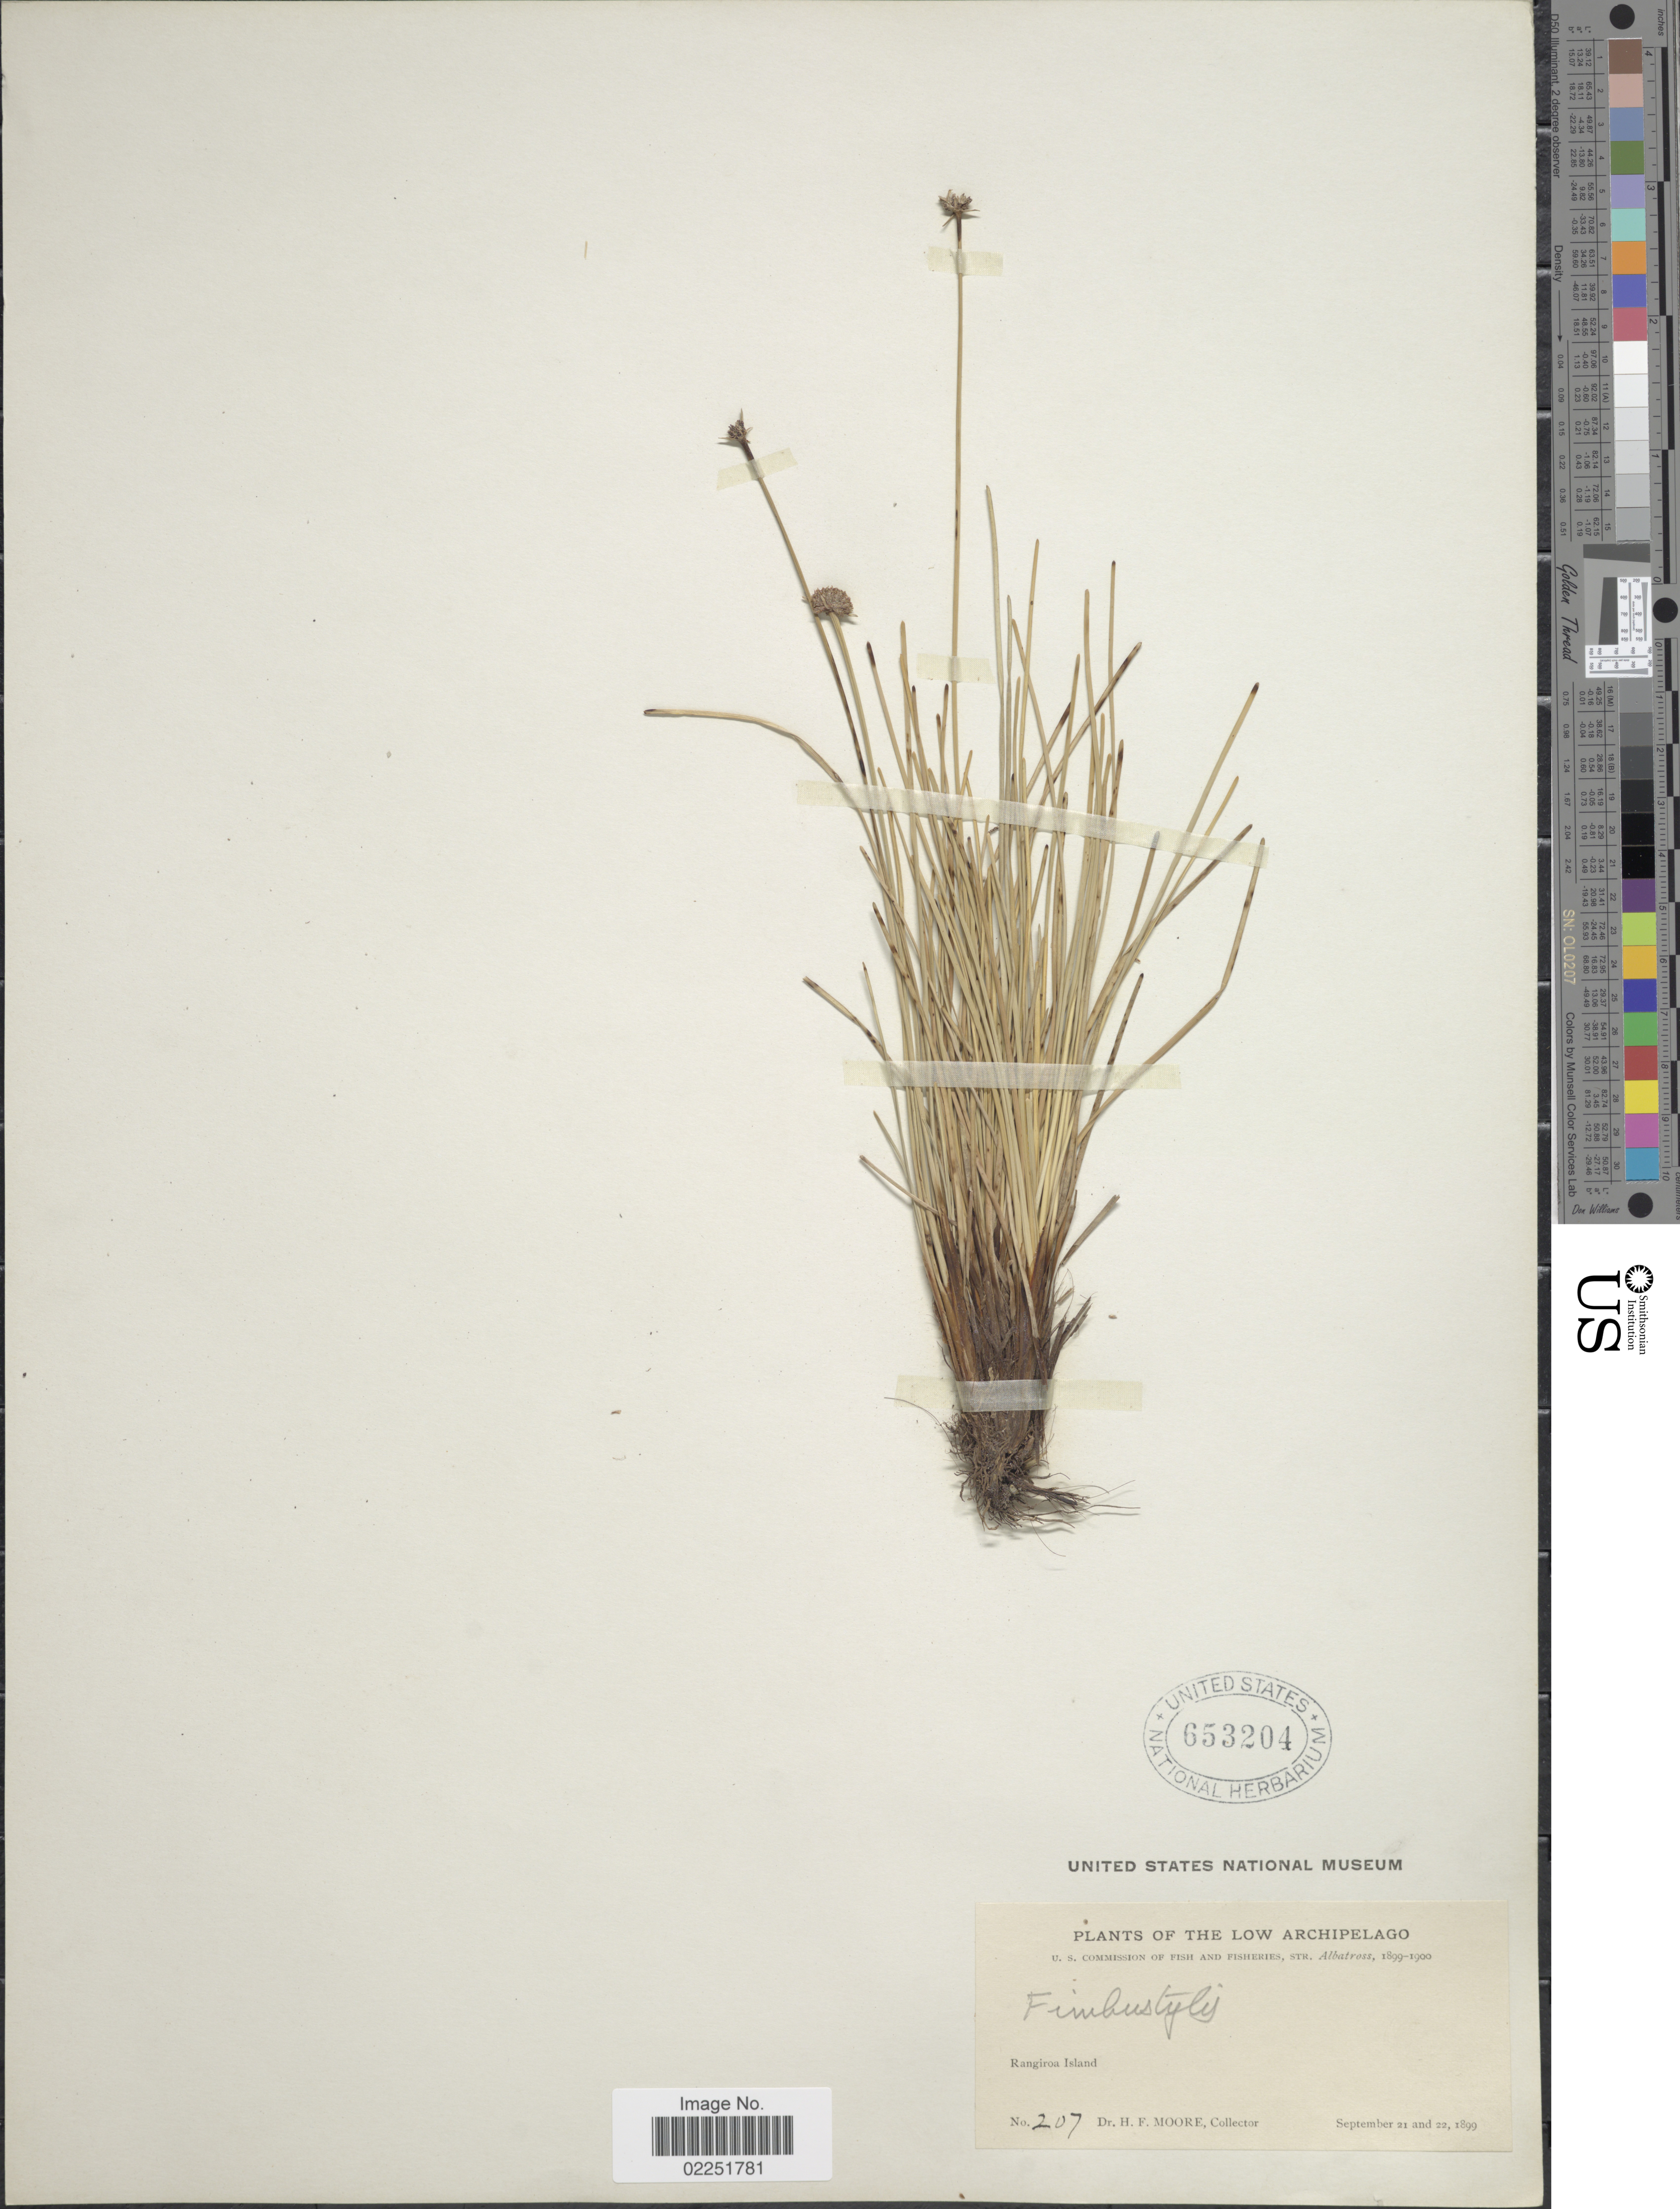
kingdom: Plantae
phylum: Tracheophyta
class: Liliopsida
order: Poales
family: Cyperaceae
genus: Fimbristylis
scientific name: Fimbristylis cymosa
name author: R. Br.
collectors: H. F. Moore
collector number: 207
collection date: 1899-09-21/1899-09-22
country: French Polynesia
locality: The Low Archipelago, Rangiroa Island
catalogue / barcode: US 653204